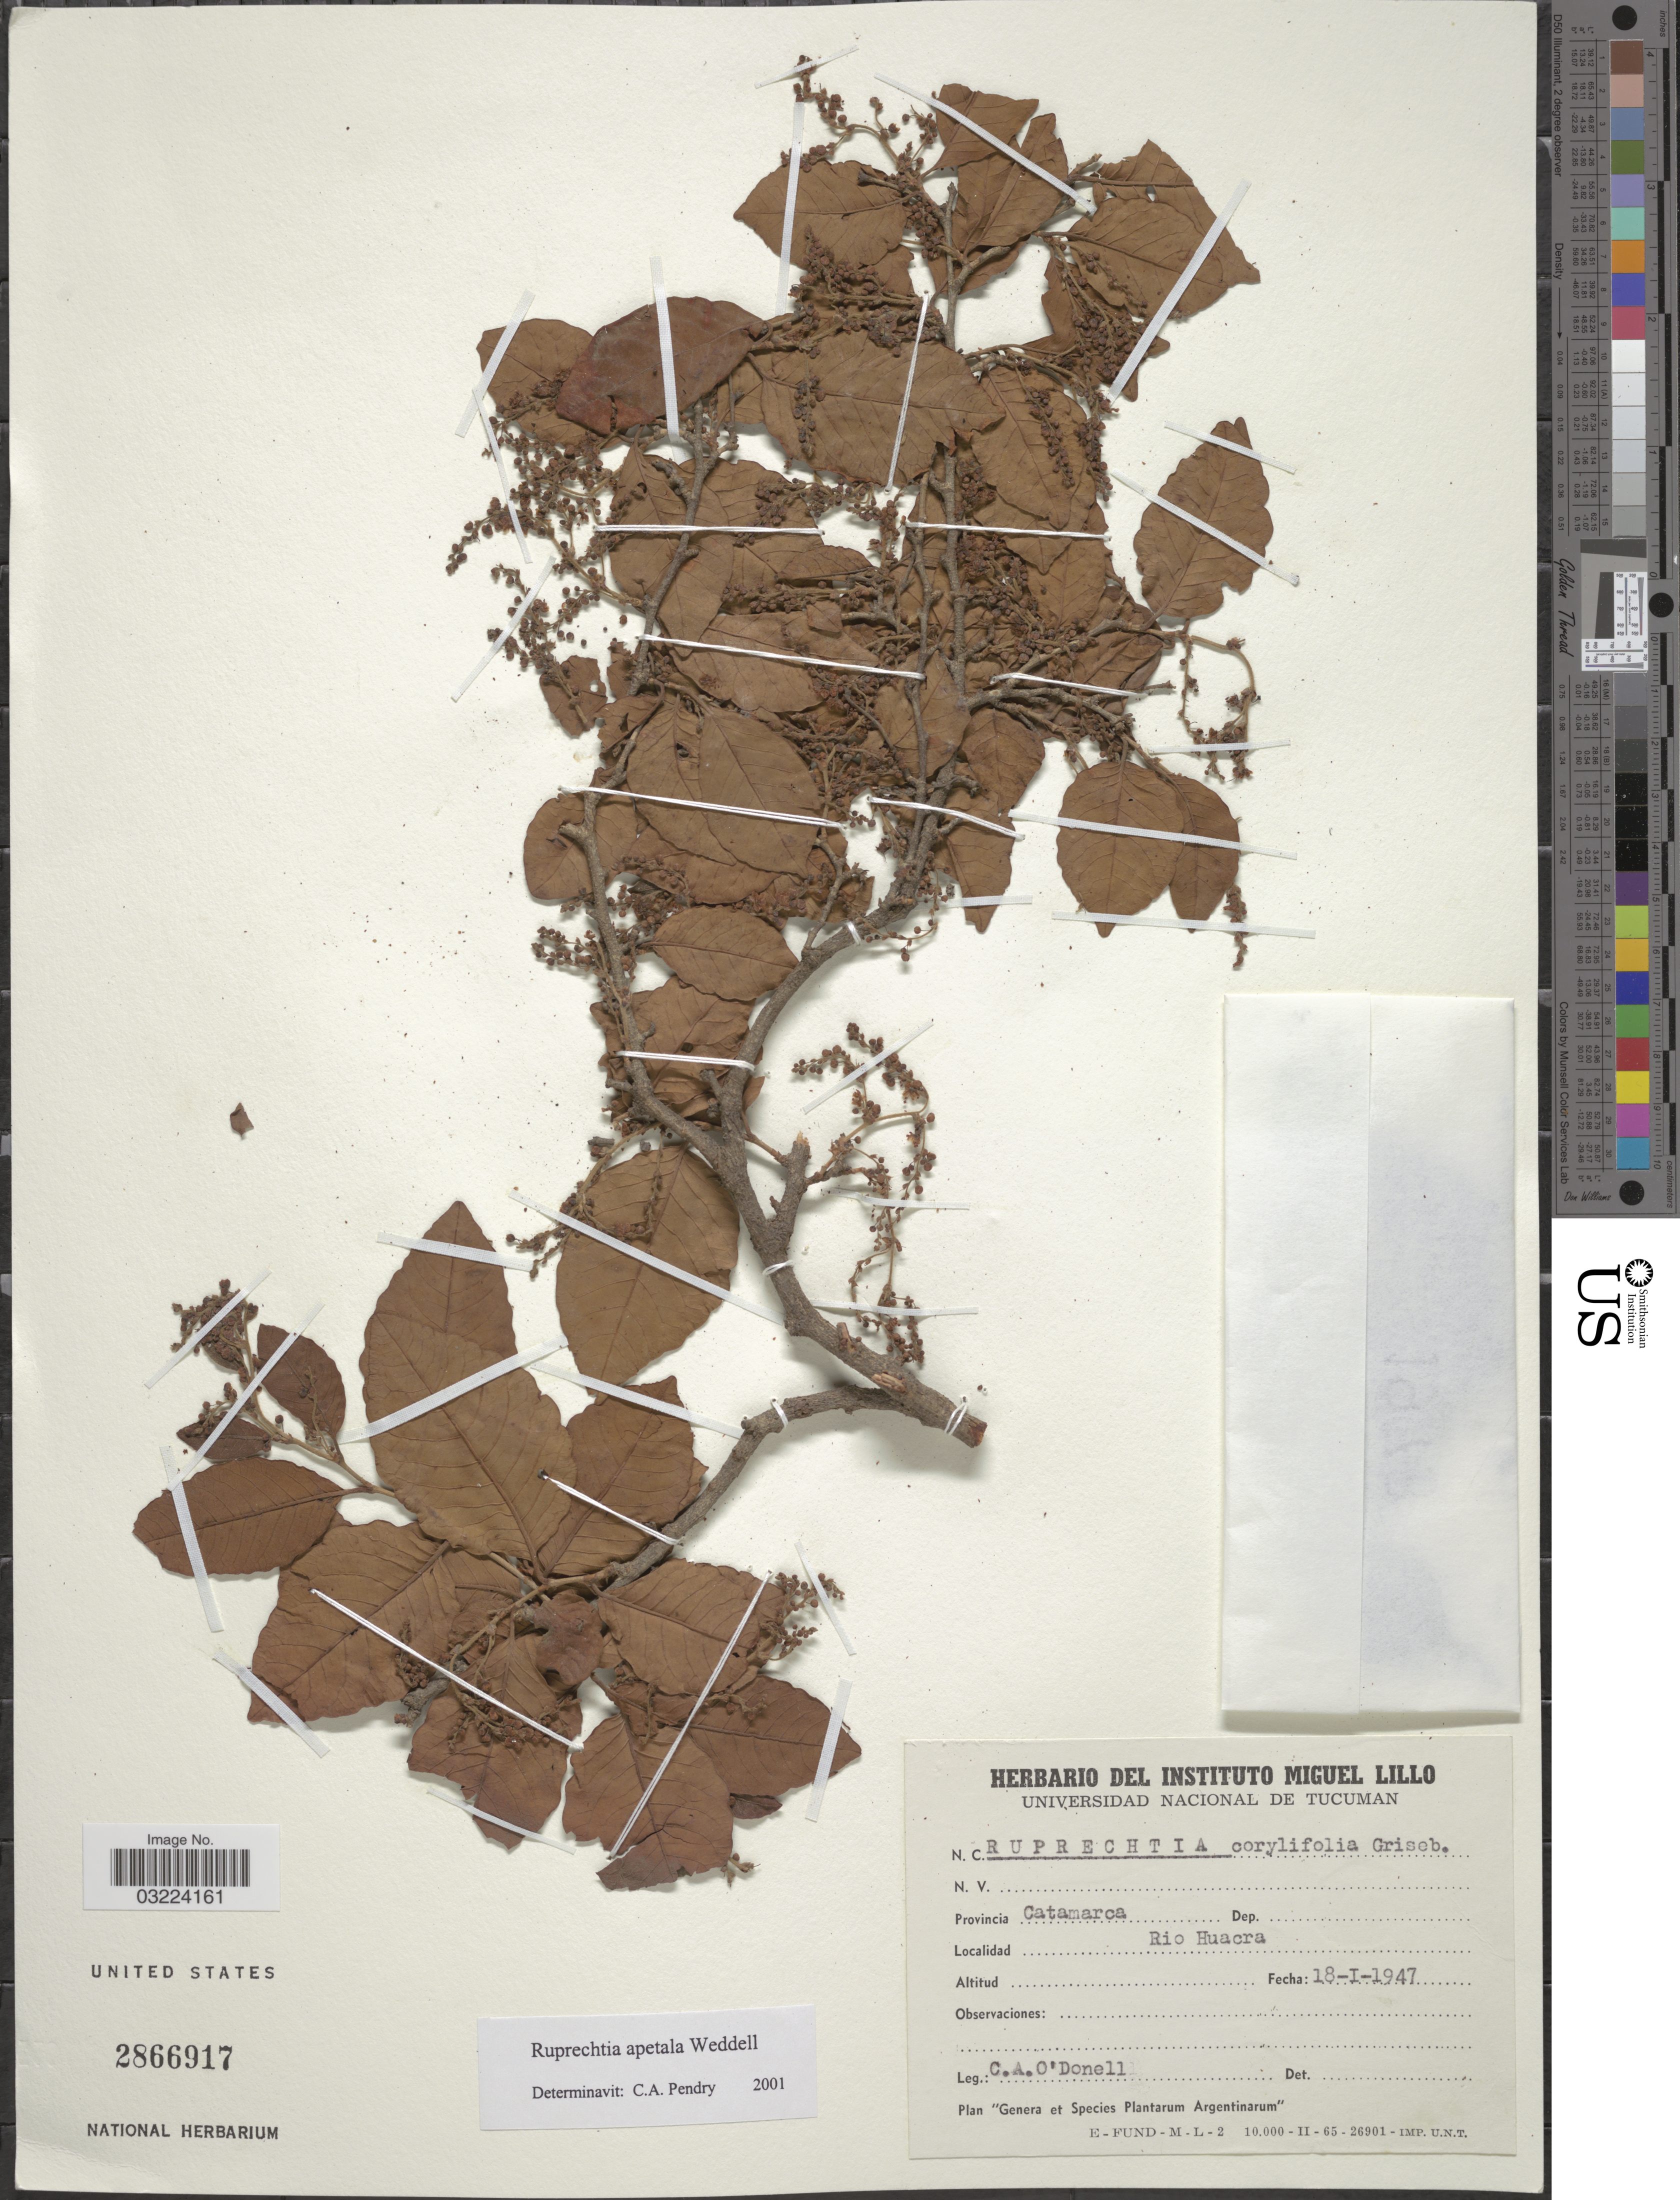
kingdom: Plantae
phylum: Tracheophyta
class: Magnoliopsida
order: Caryophyllales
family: Polygonaceae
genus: Ruprechtia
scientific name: Ruprechtia apetala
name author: Wedd.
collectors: C. A. O'Donell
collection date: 1947-01-18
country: Argentina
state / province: Catamarca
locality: Rio Huacra.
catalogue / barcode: US 2866917